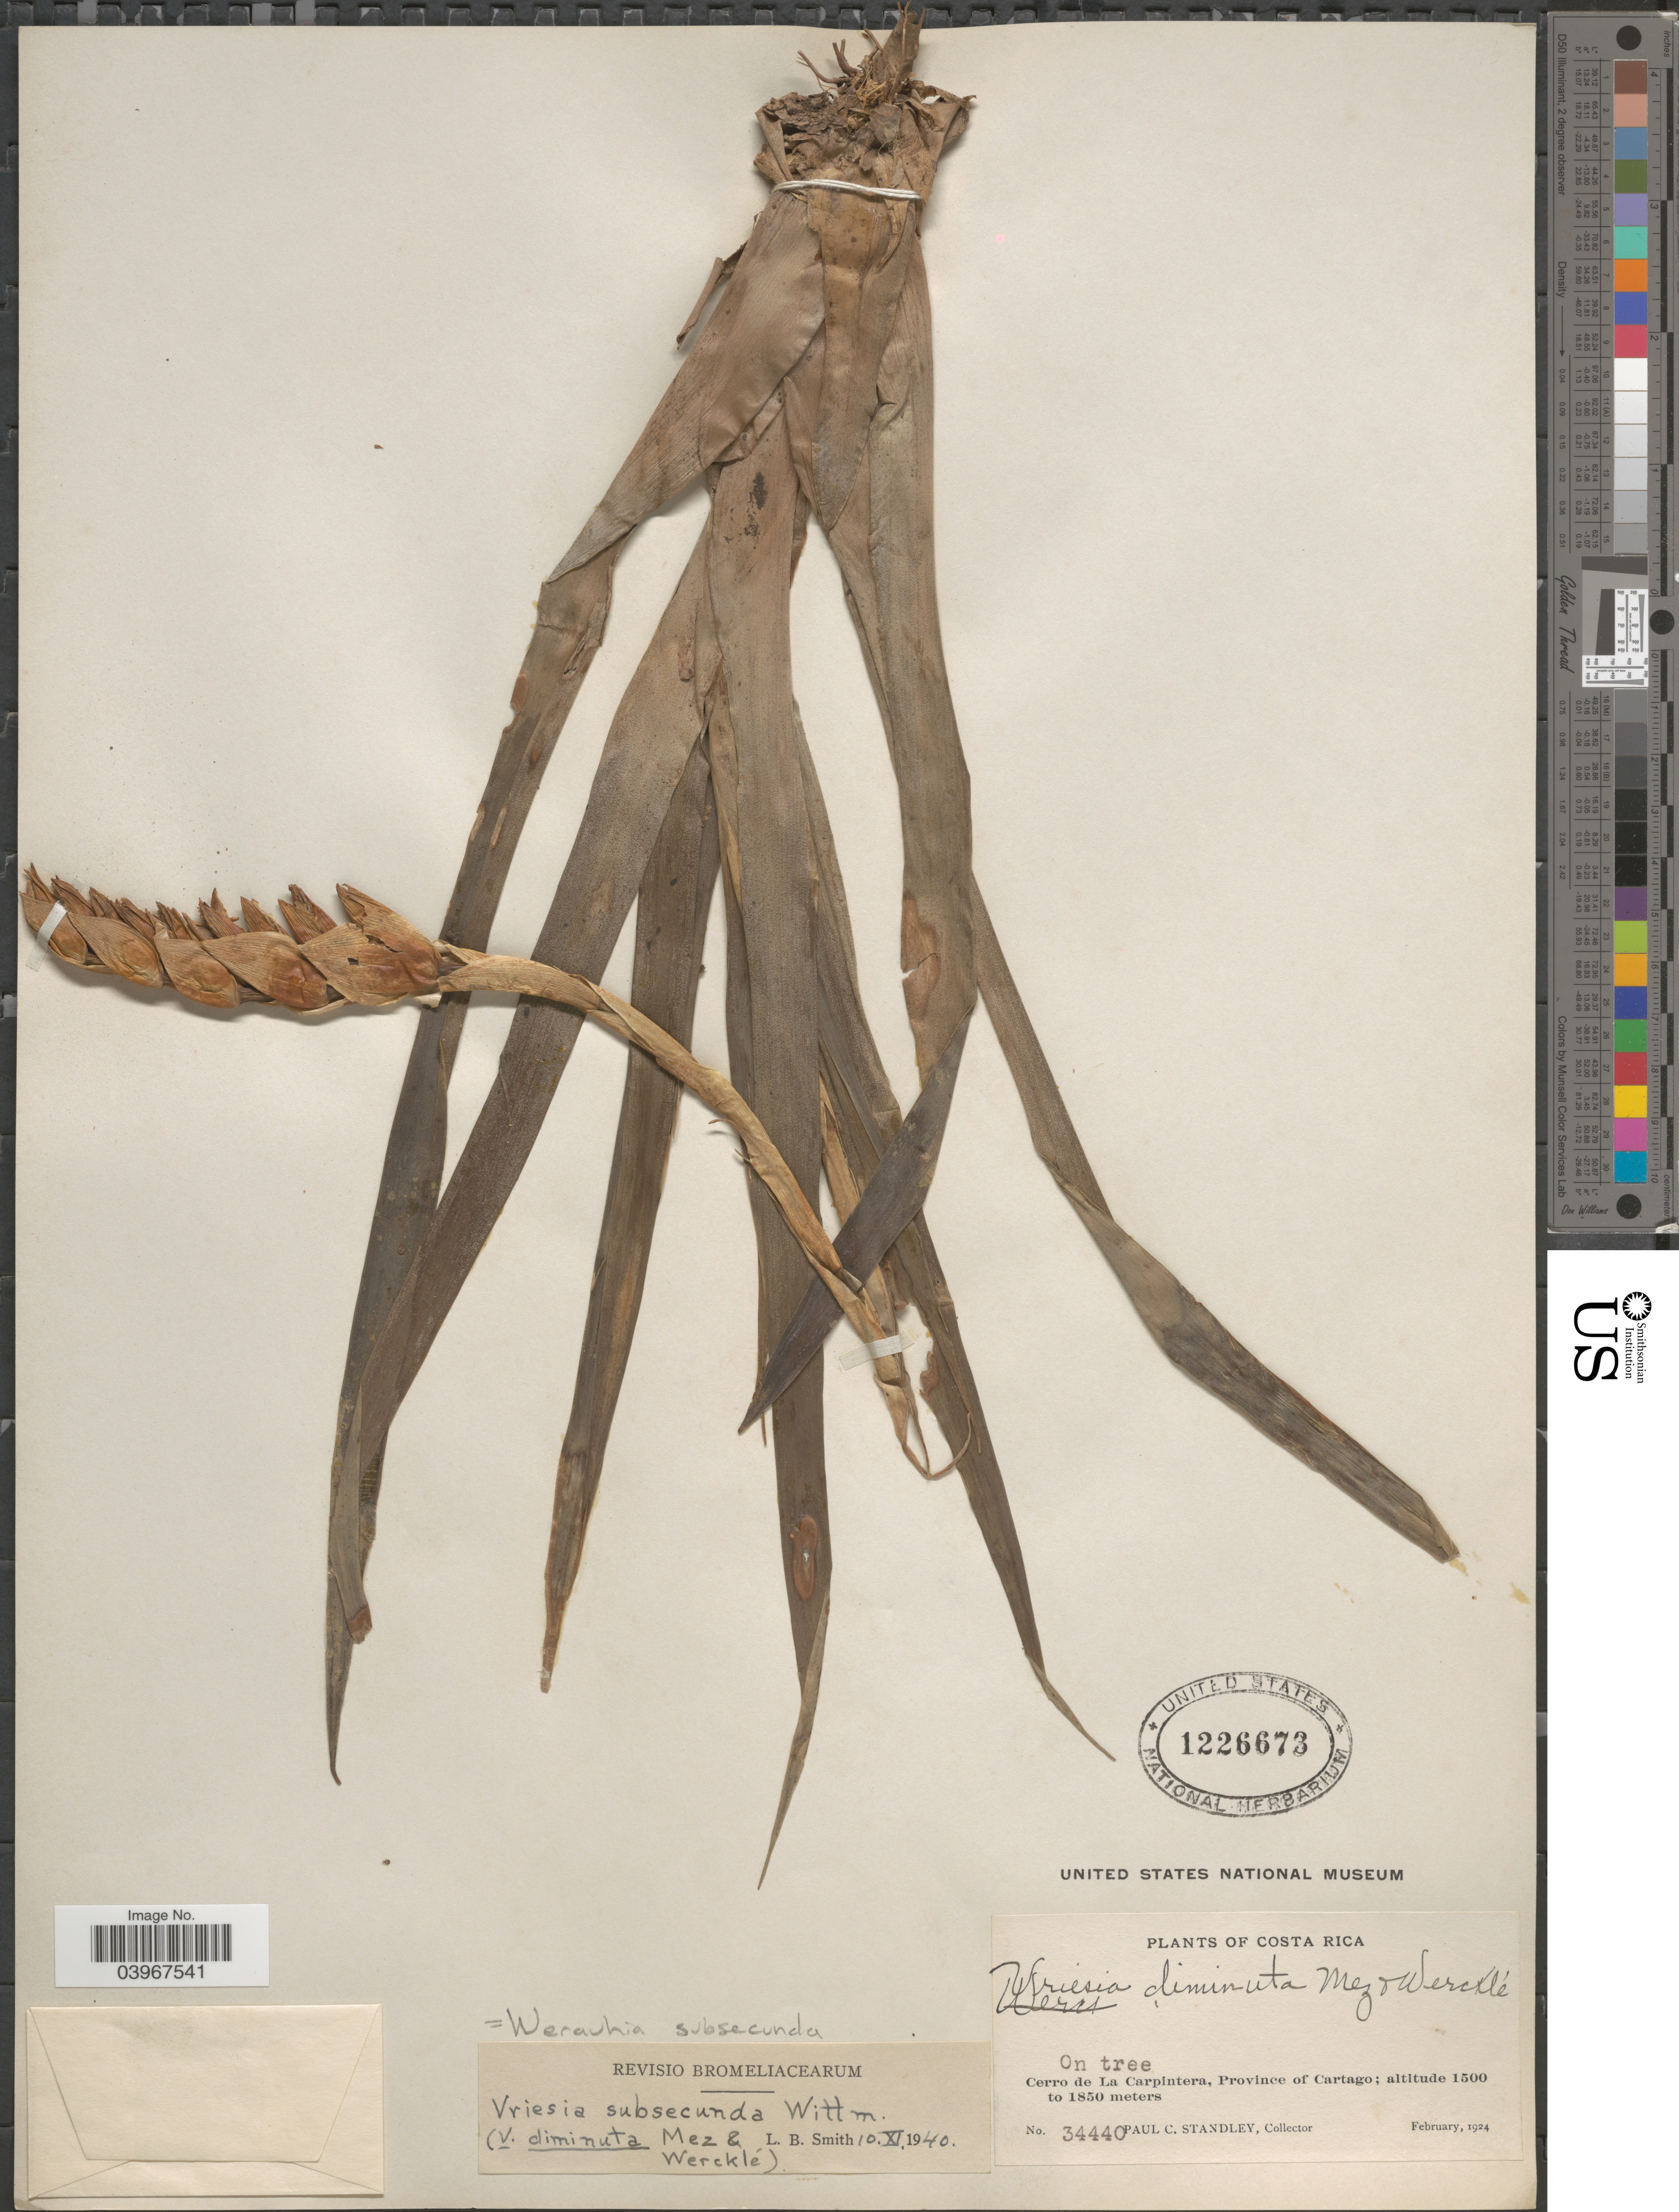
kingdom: Plantae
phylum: Tracheophyta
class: Liliopsida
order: Poales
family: Bromeliaceae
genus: Werauhia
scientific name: Werauhia subsecunda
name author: (Wittm.) J.R. Grant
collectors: P. C. Standley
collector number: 34440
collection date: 1924-02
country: Costa Rica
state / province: Cartago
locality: Cerro de La Carpintera.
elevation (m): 1500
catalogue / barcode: US 1226673